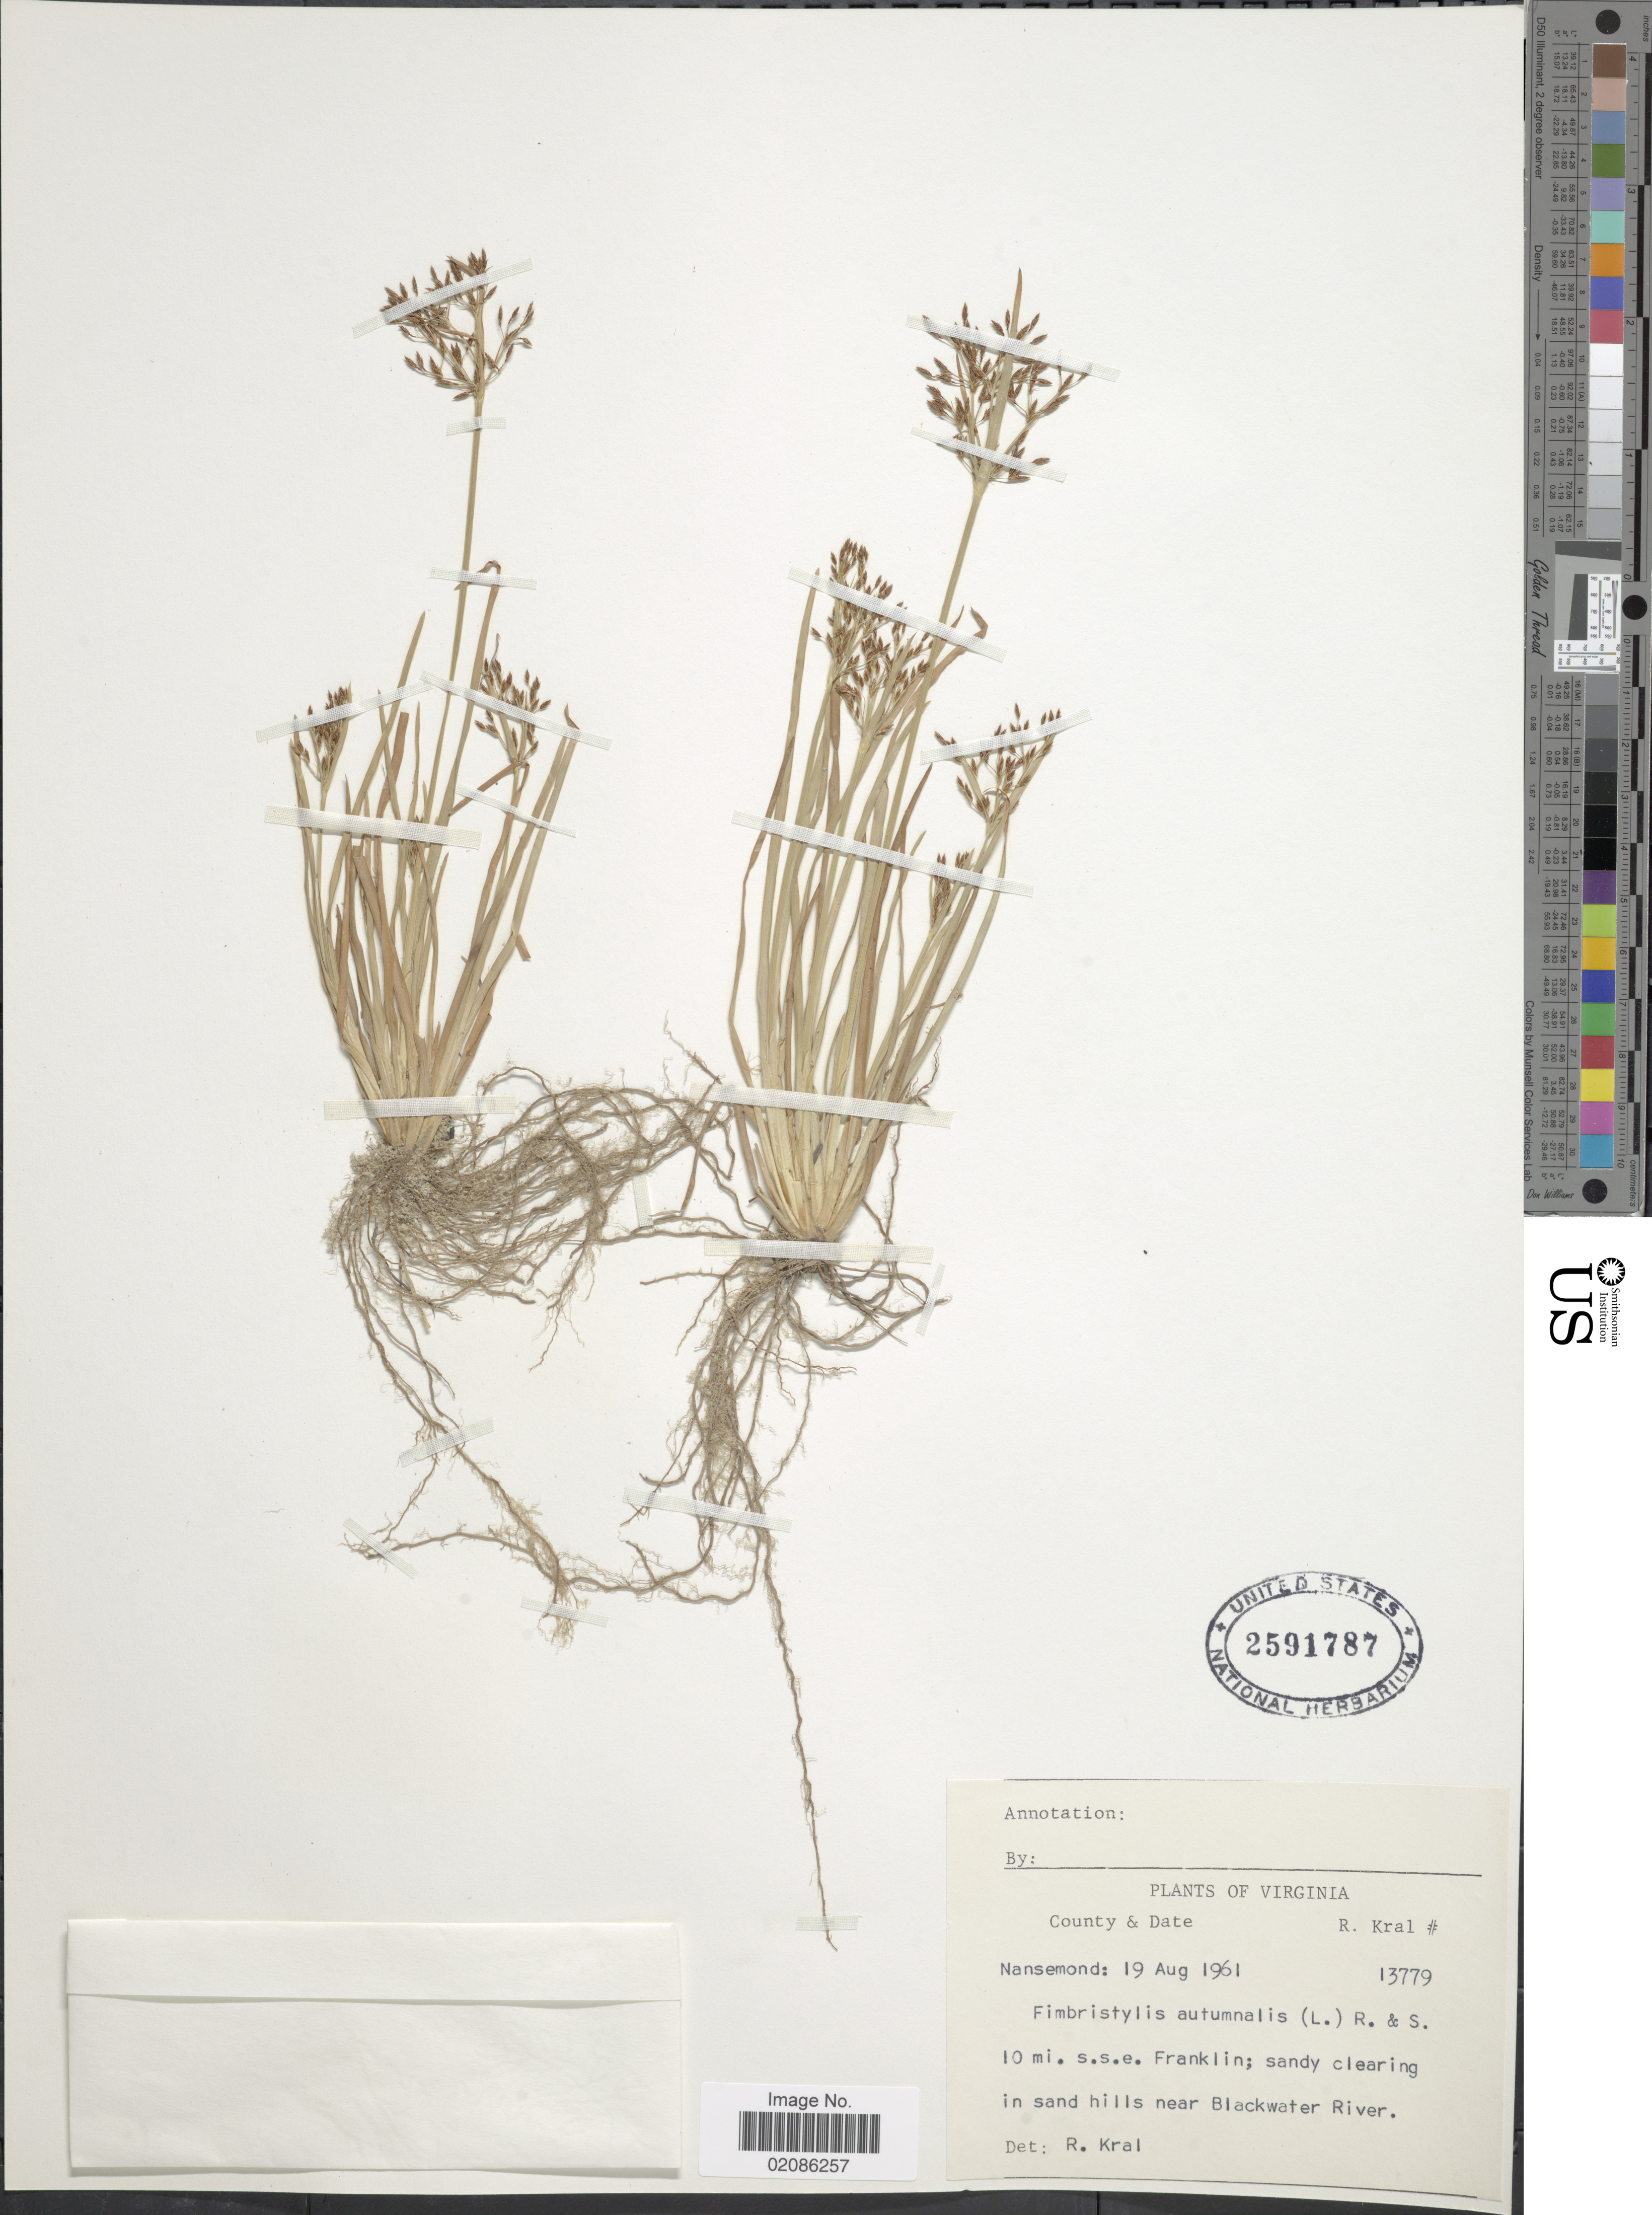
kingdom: Plantae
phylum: Tracheophyta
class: Liliopsida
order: Poales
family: Cyperaceae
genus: Fimbristylis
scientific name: Fimbristylis autumnalis (L.) Roem. & Schult.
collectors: R. Kral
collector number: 13779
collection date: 1961-08-19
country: United States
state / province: Virginia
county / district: City of Suffolk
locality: Nansemond; 10 mi s.s.e. Franklin; sandy clearing in sand hills near Blackwater River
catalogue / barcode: US 2591787